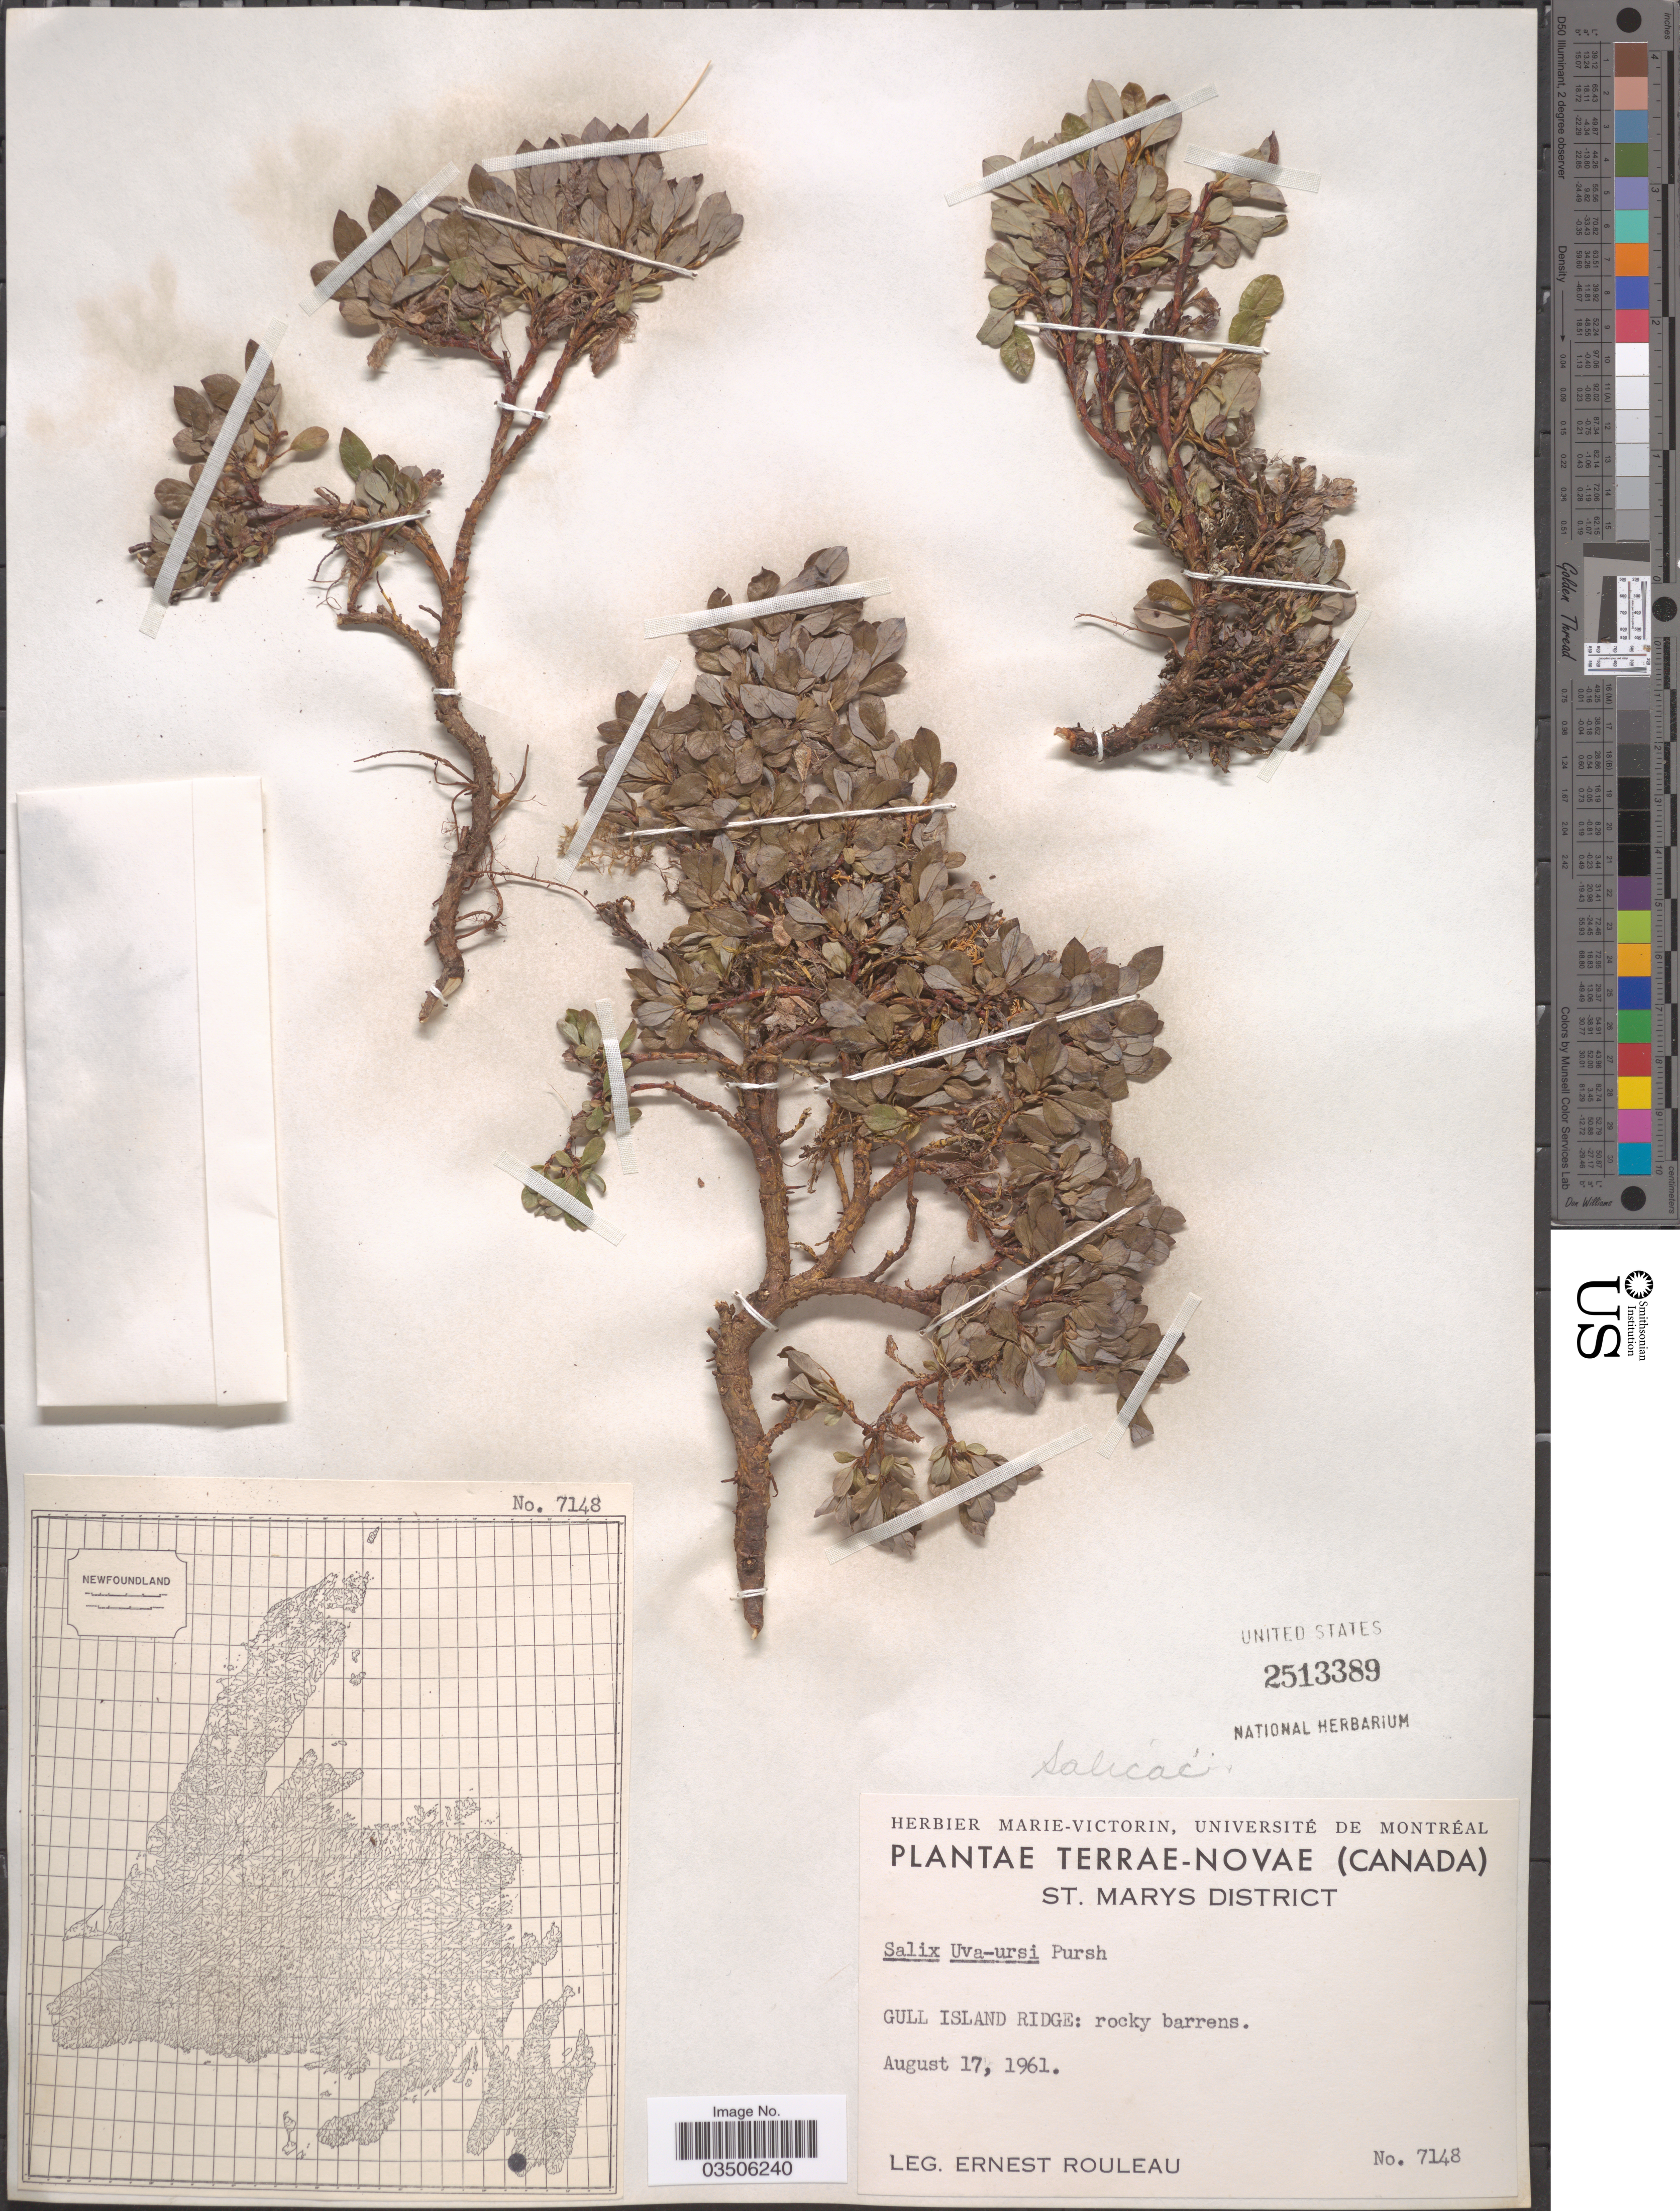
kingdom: Plantae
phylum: Tracheophyta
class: Magnoliopsida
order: Malpighiales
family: Salicaceae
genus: Salix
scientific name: Salix uva-ursi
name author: Pursh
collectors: J. Rouleau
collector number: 7148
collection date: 1961-08-17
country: Canada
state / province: Newfoundland and Labrador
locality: Terrae-Novae. St. Marys District. Gull Island Ridge: rocky barrens.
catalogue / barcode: US 2513389